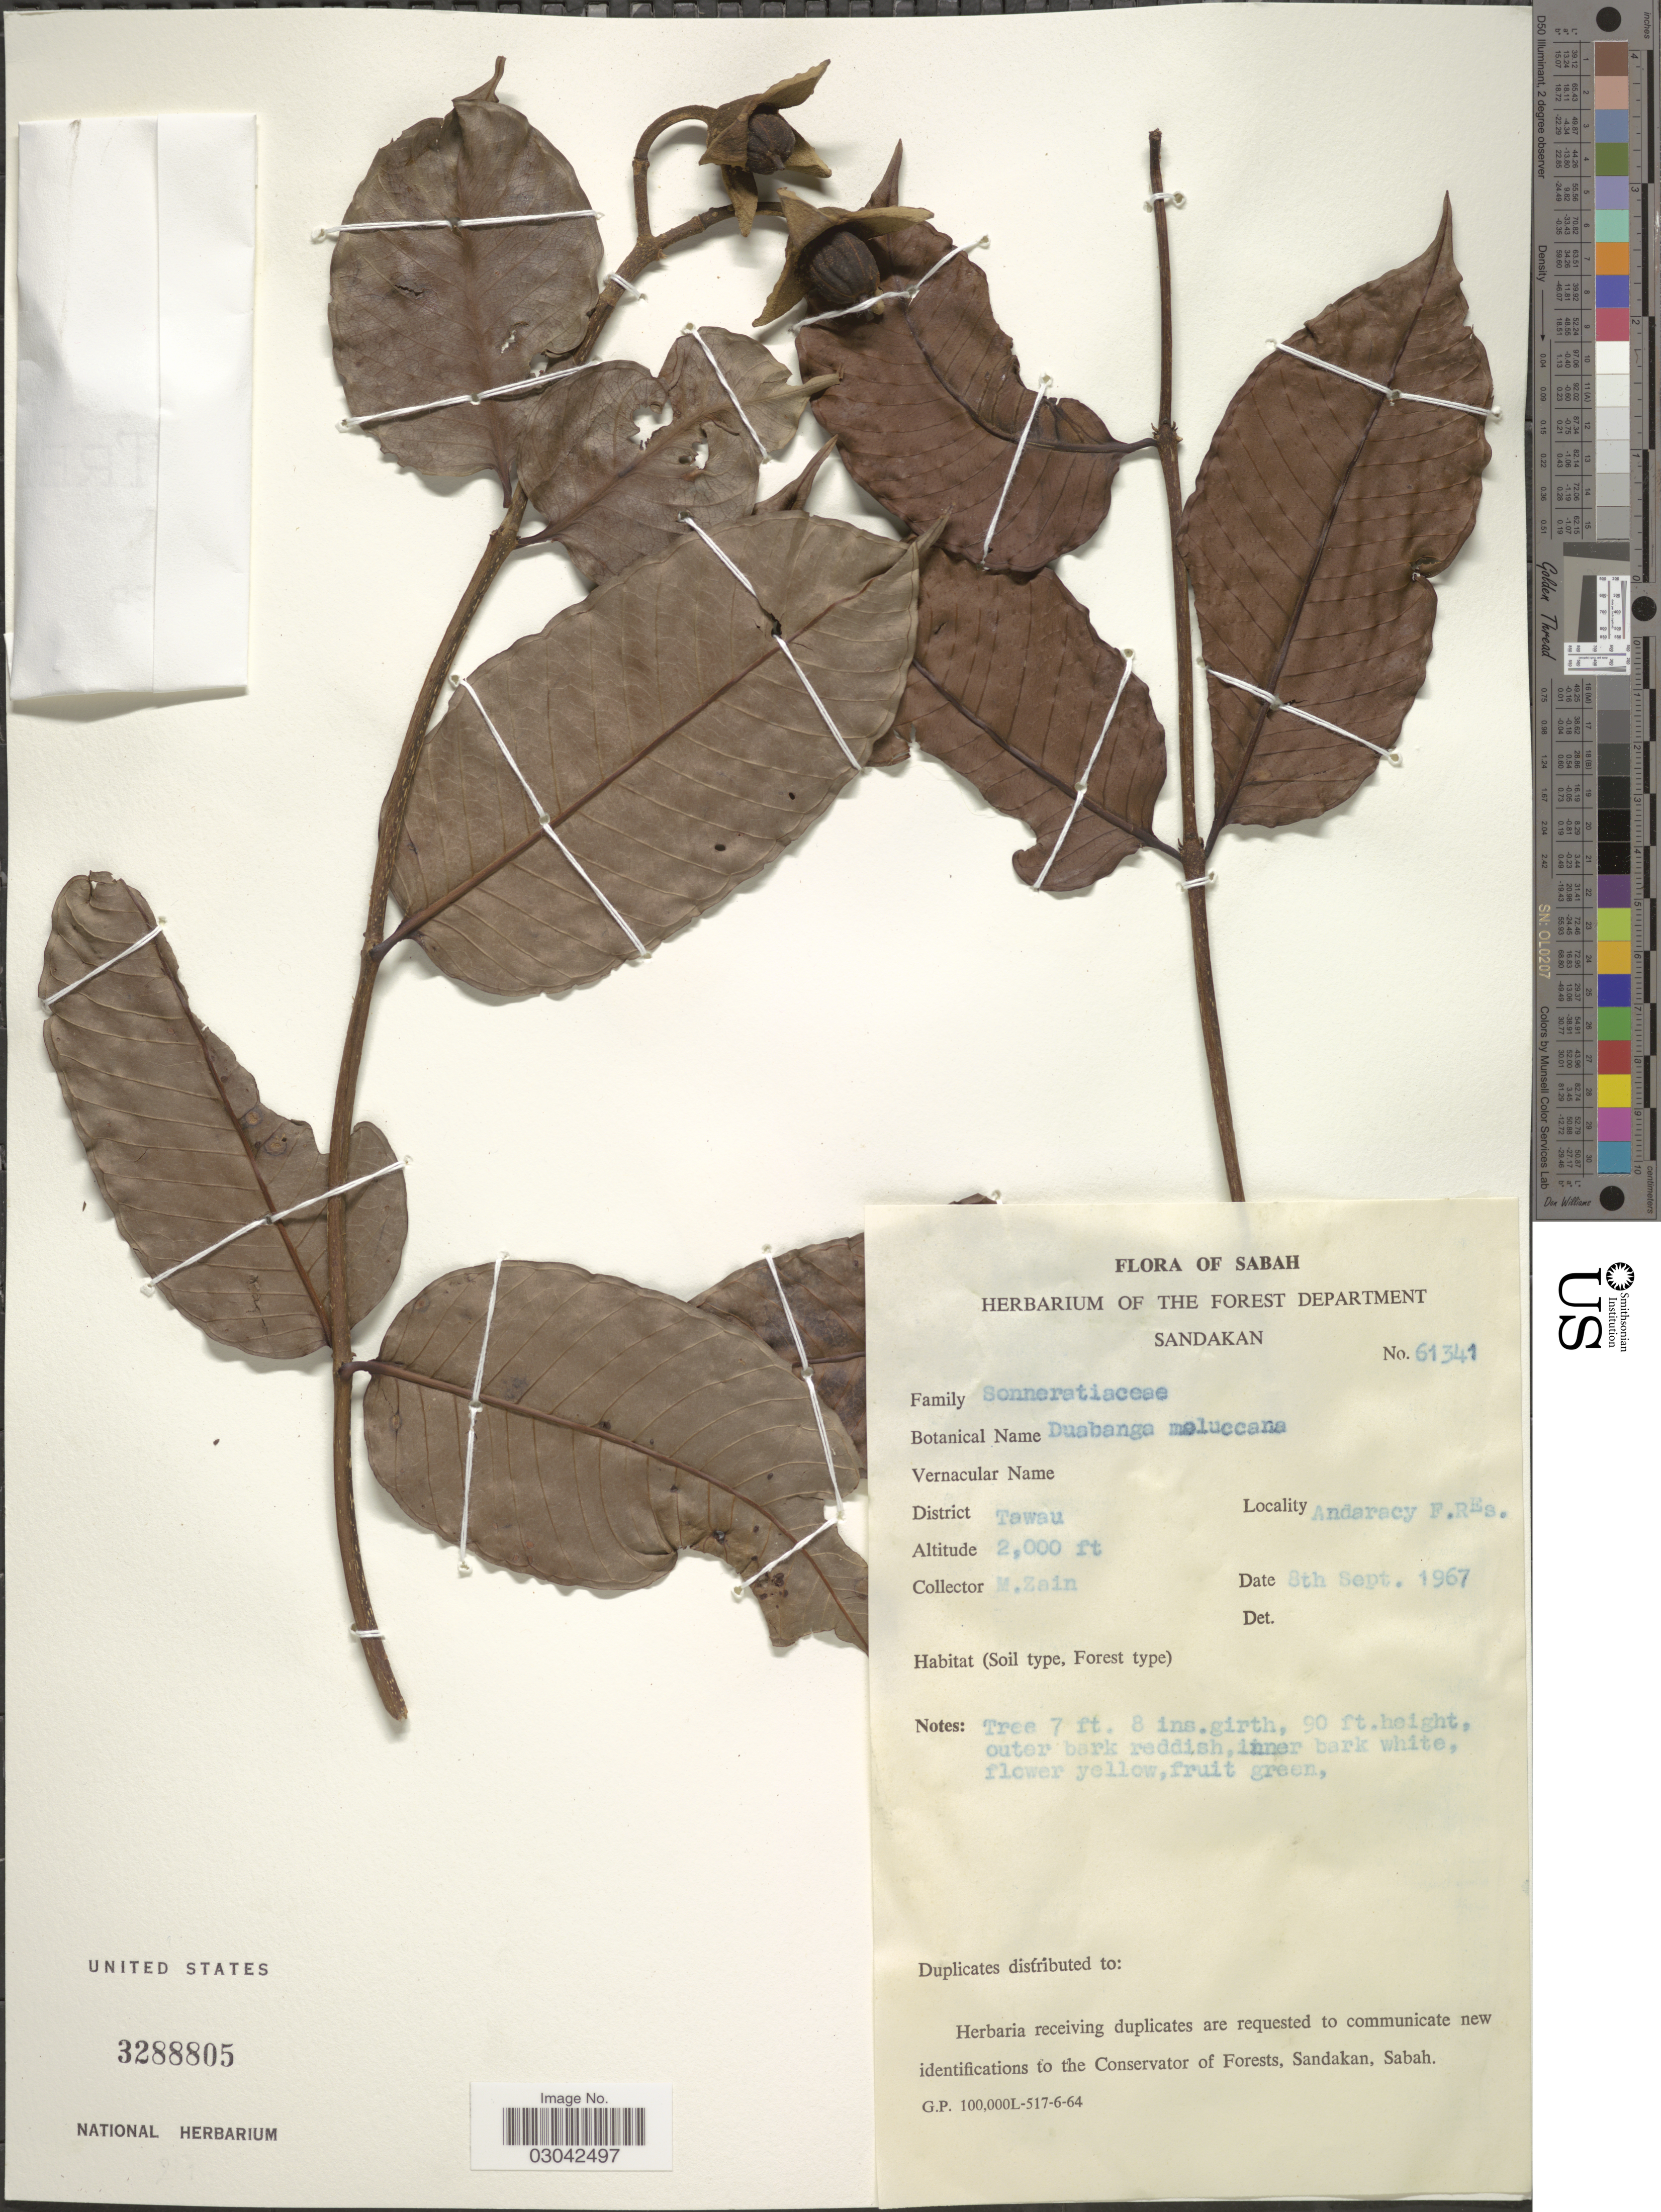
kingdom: Plantae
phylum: Tracheophyta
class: Magnoliopsida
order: Myrtales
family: Lythraceae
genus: Duabanga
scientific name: Duabanga moluccana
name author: Blume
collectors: M. Zain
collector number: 61341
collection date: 1967-09-08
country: Malaysia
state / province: Sabah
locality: District Tawau. Andaracy F. Res.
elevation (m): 610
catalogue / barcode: US 3288805